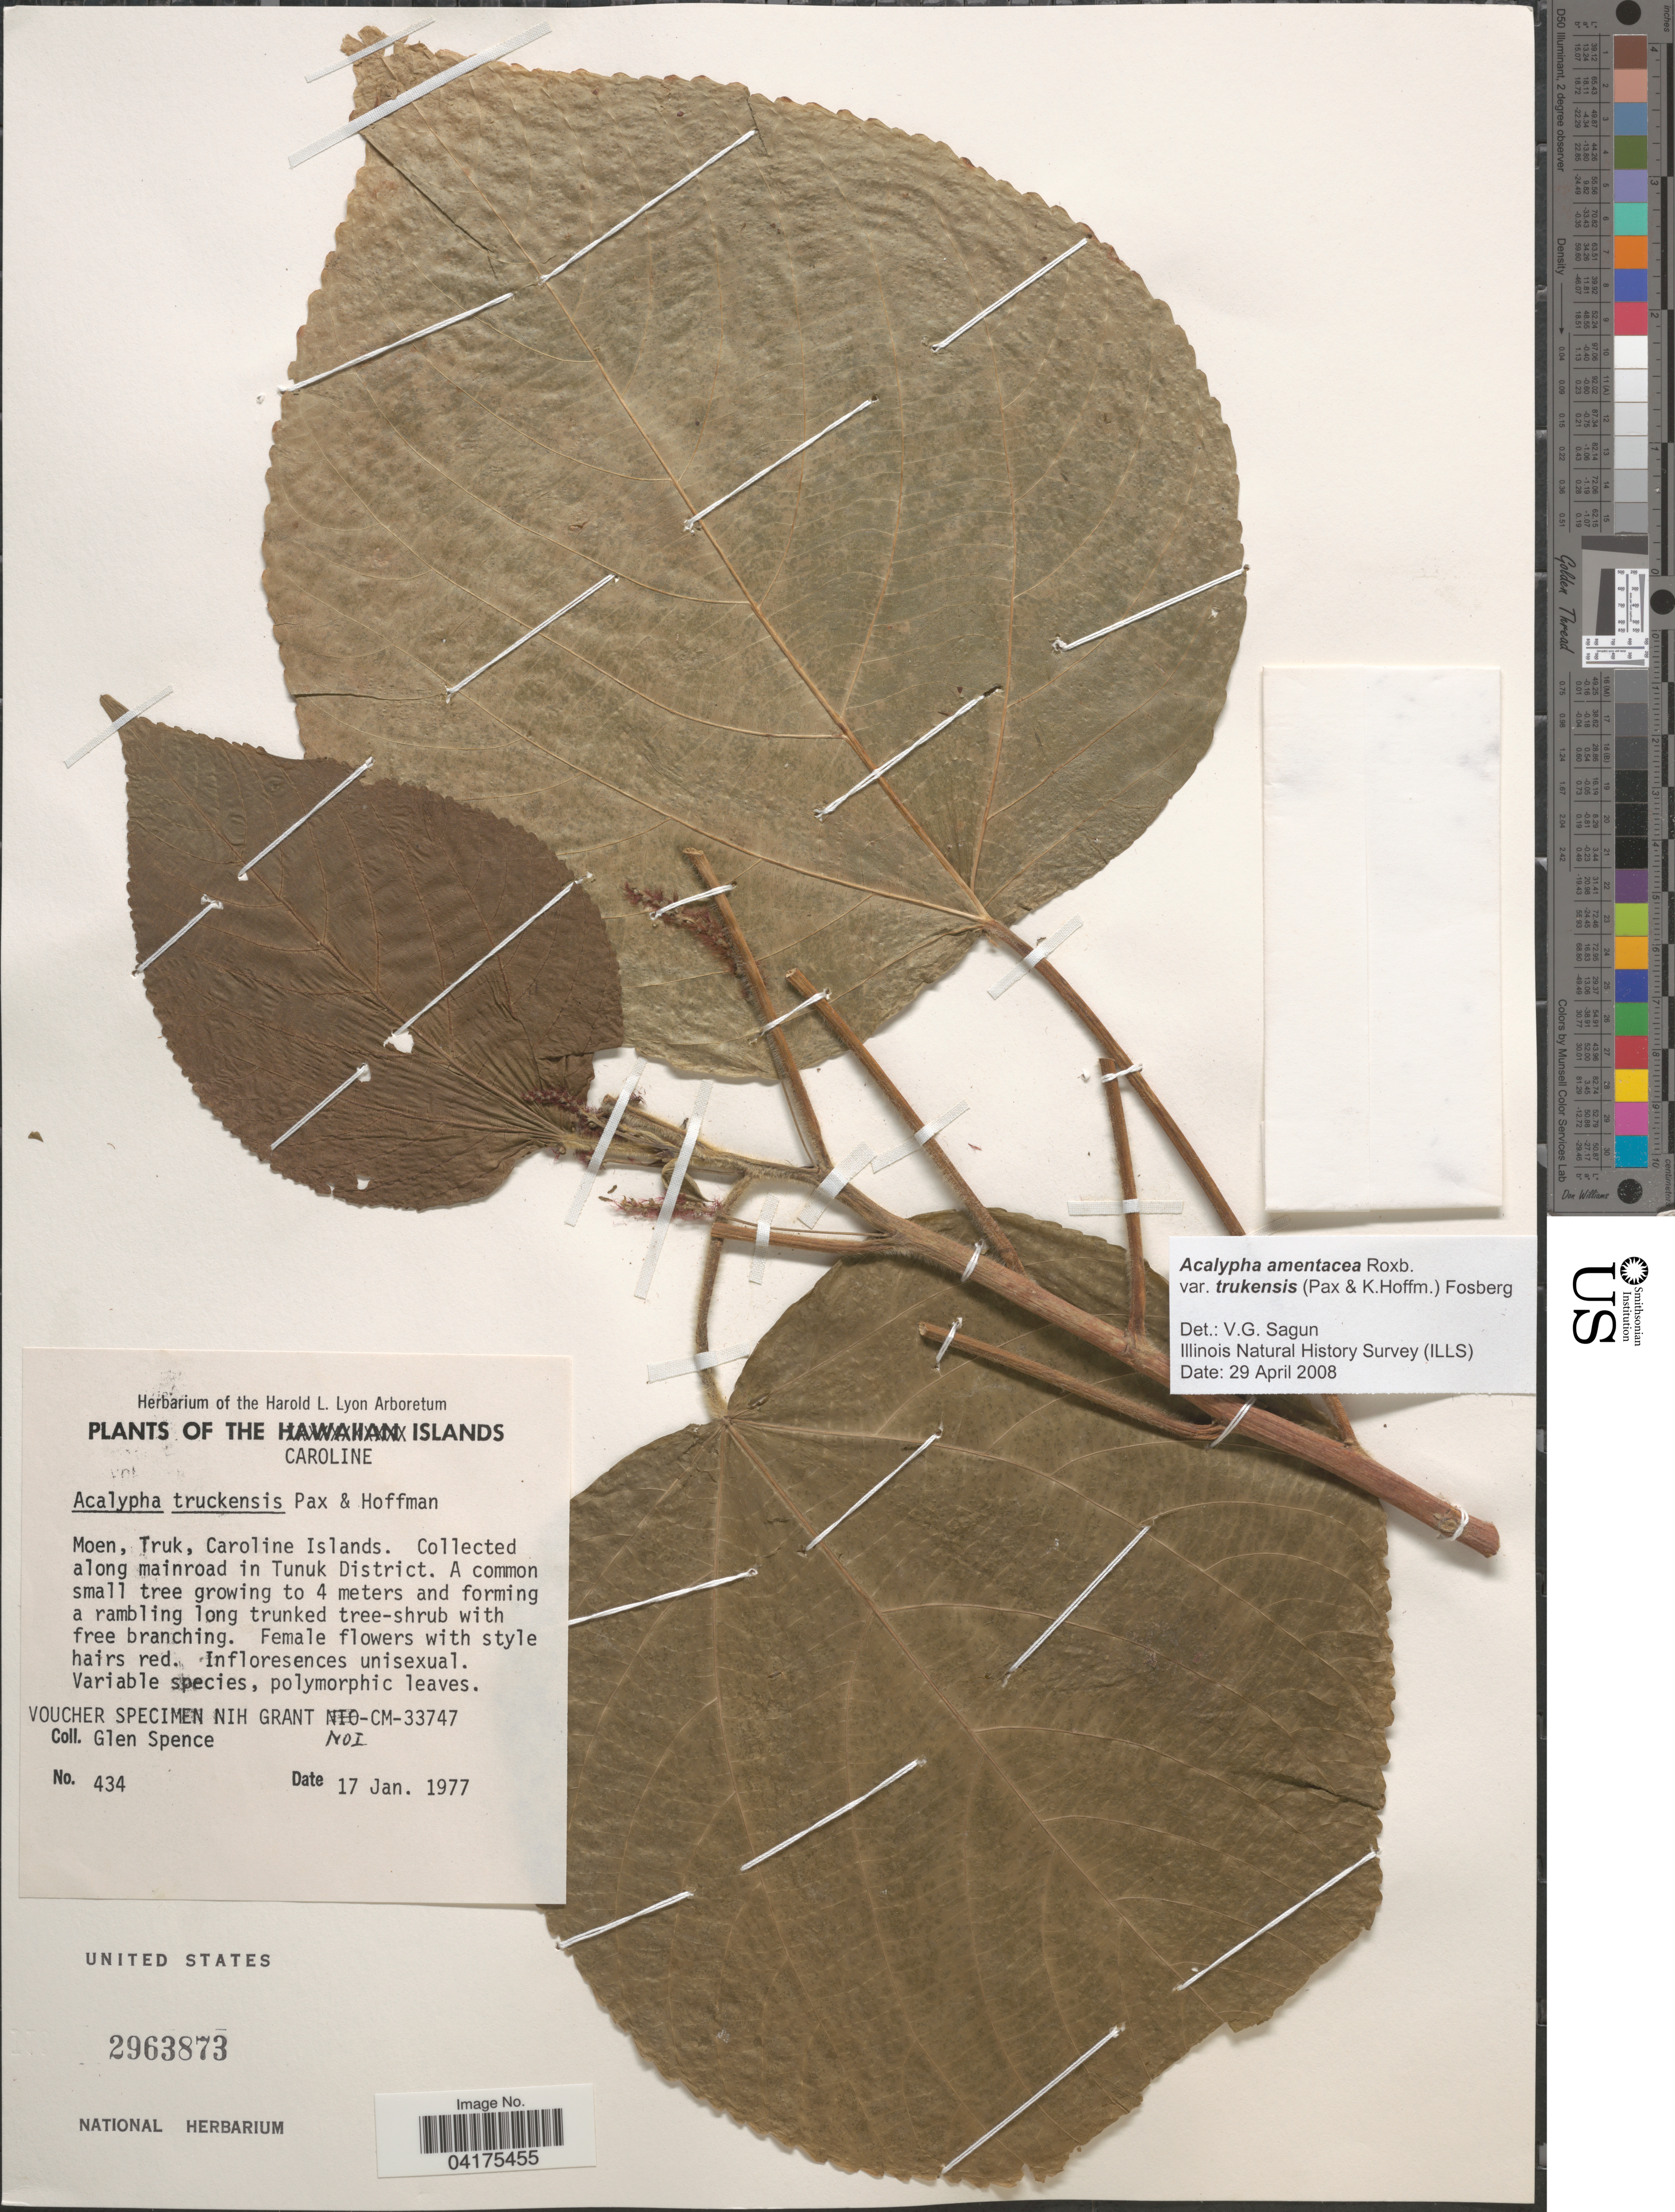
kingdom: Plantae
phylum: Tracheophyta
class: Magnoliopsida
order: Malpighiales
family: Euphorbiaceae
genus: Acalypha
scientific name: Acalypha amentacea var. trukensis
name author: (Pax & Hoffm.) Fosberg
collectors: G. Spence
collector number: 434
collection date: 1977-01-17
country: Micronesia, Federated States of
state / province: Truk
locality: Moen, Caroline Islands. Along mainroad in Tunuk District.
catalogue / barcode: US 2963873